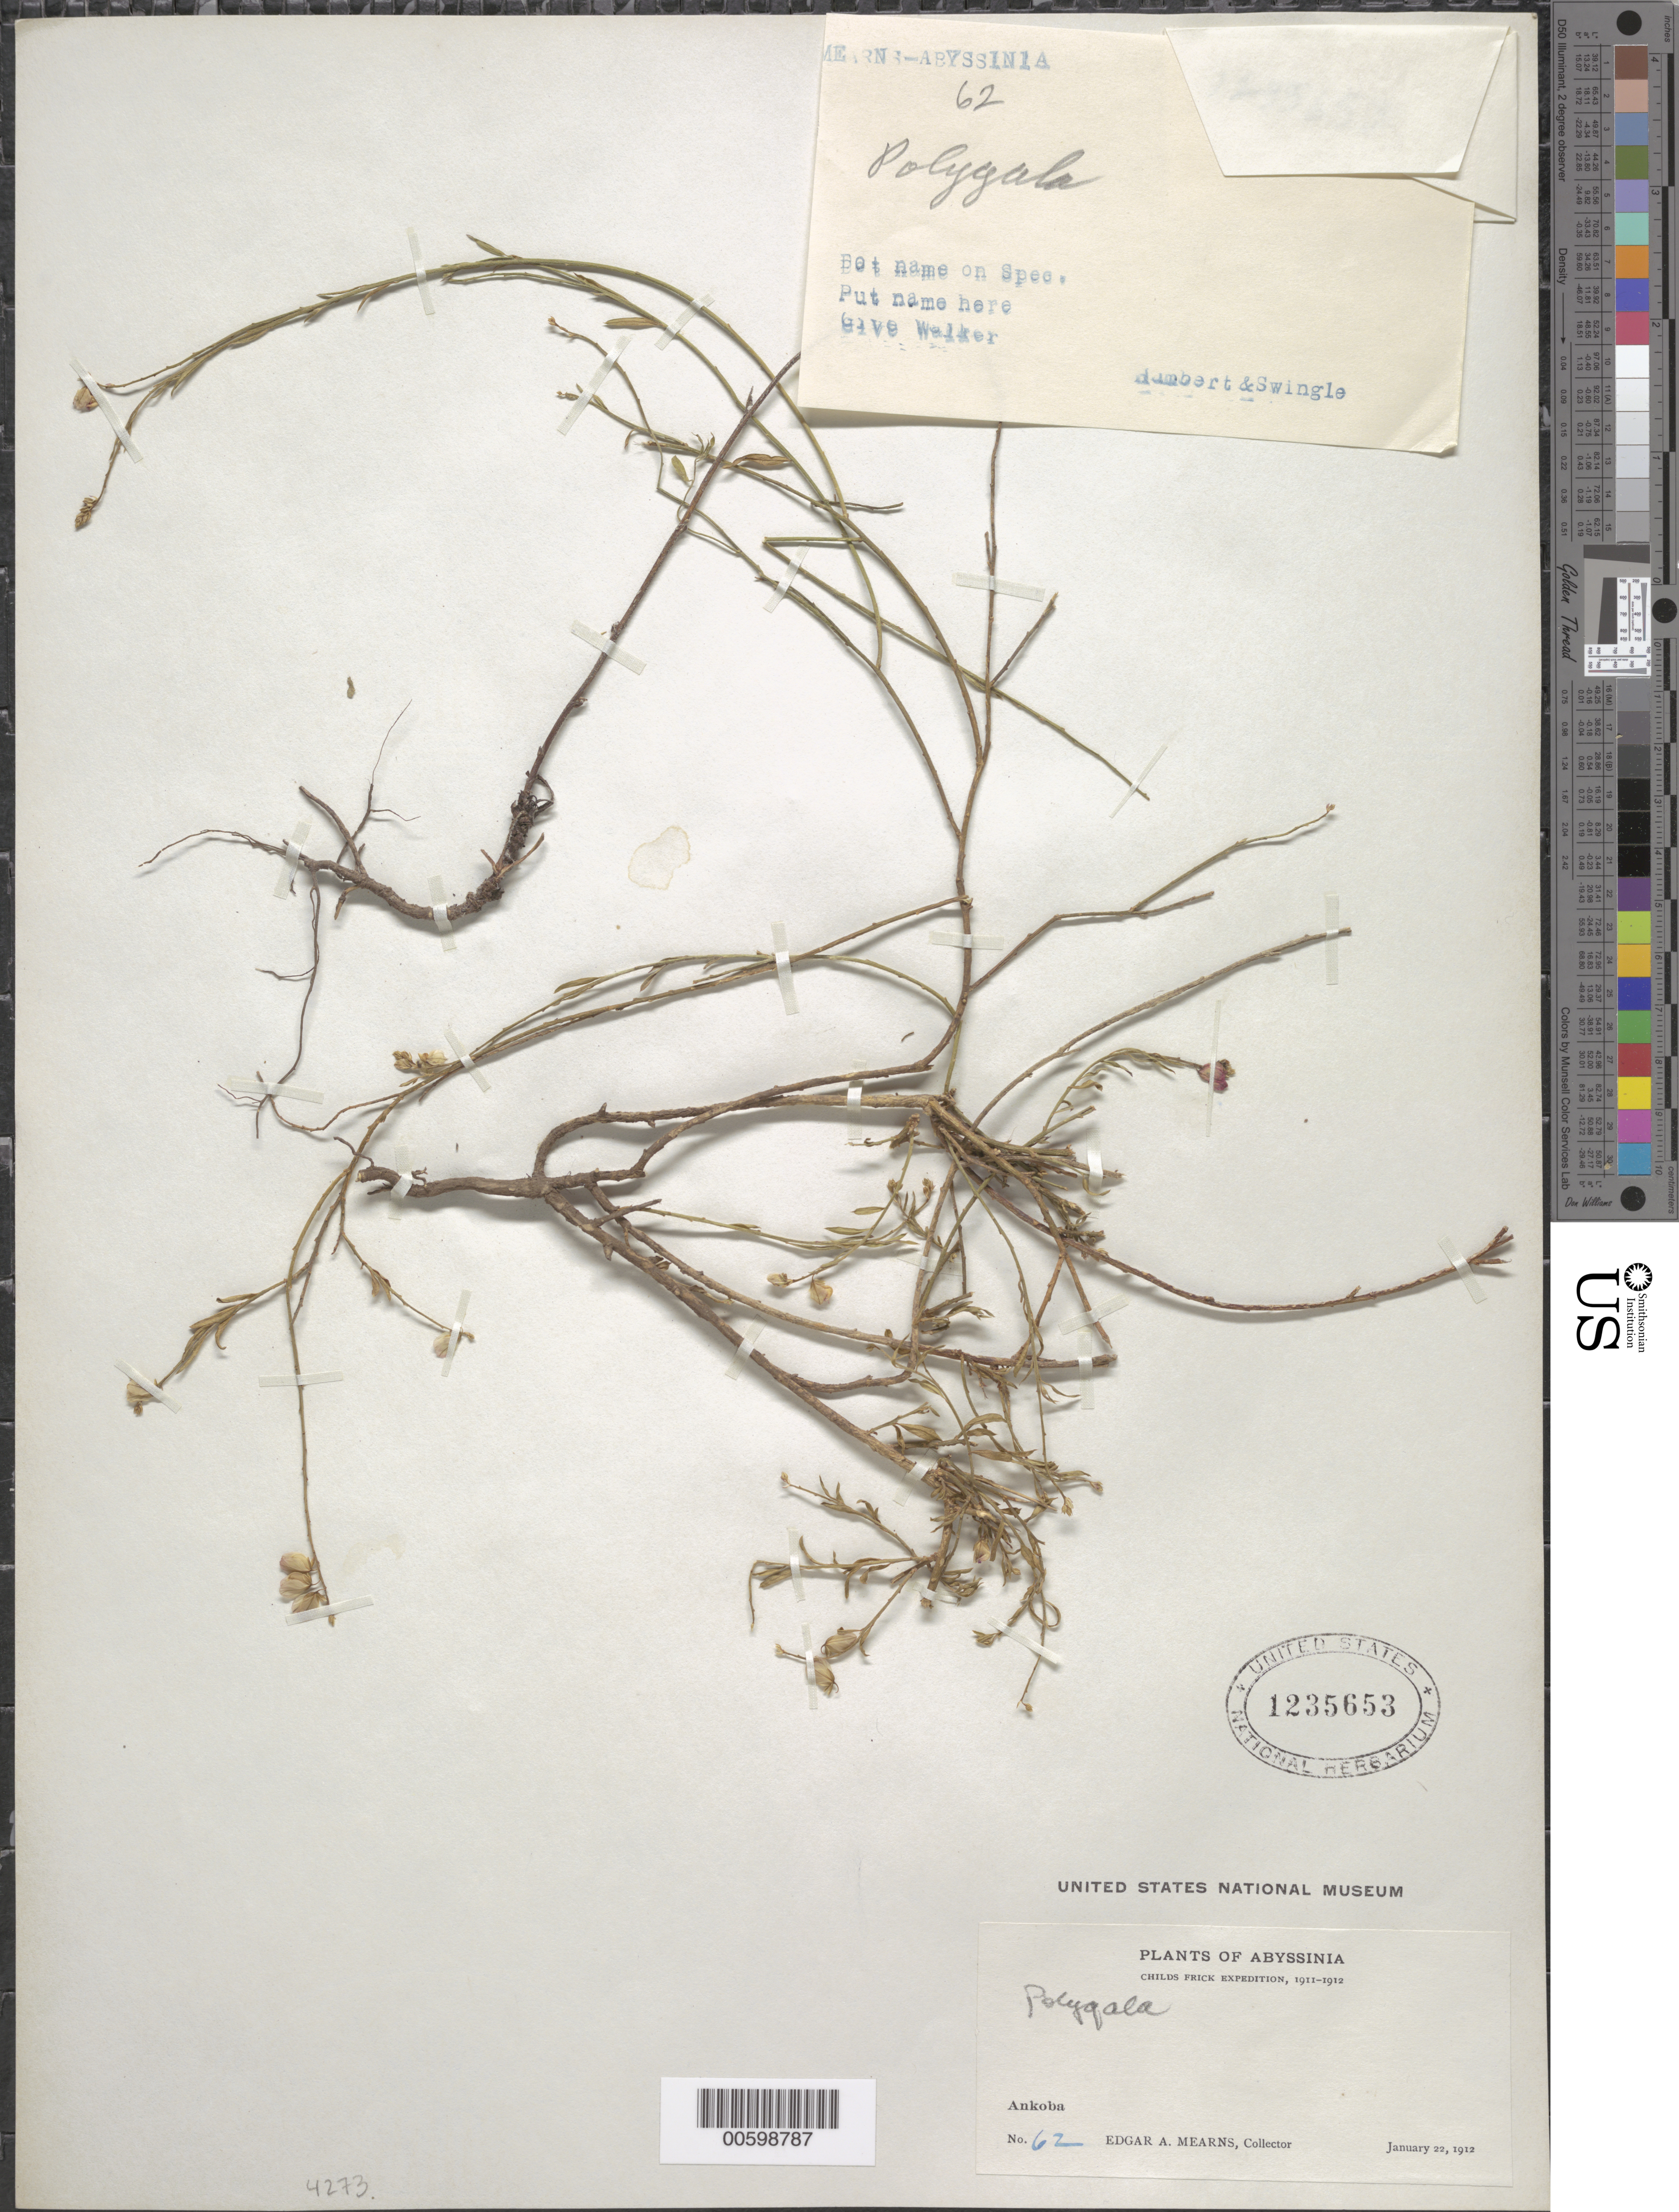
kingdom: Plantae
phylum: Tracheophyta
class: Magnoliopsida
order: Fabales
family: Polygalaceae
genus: Polygala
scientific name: Polygala longicaulis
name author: Kunth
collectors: E. A. Mearns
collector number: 62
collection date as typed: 22 Jan 1912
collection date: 1912-01-22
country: Ethiopia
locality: Ankoba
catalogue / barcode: US 1235653